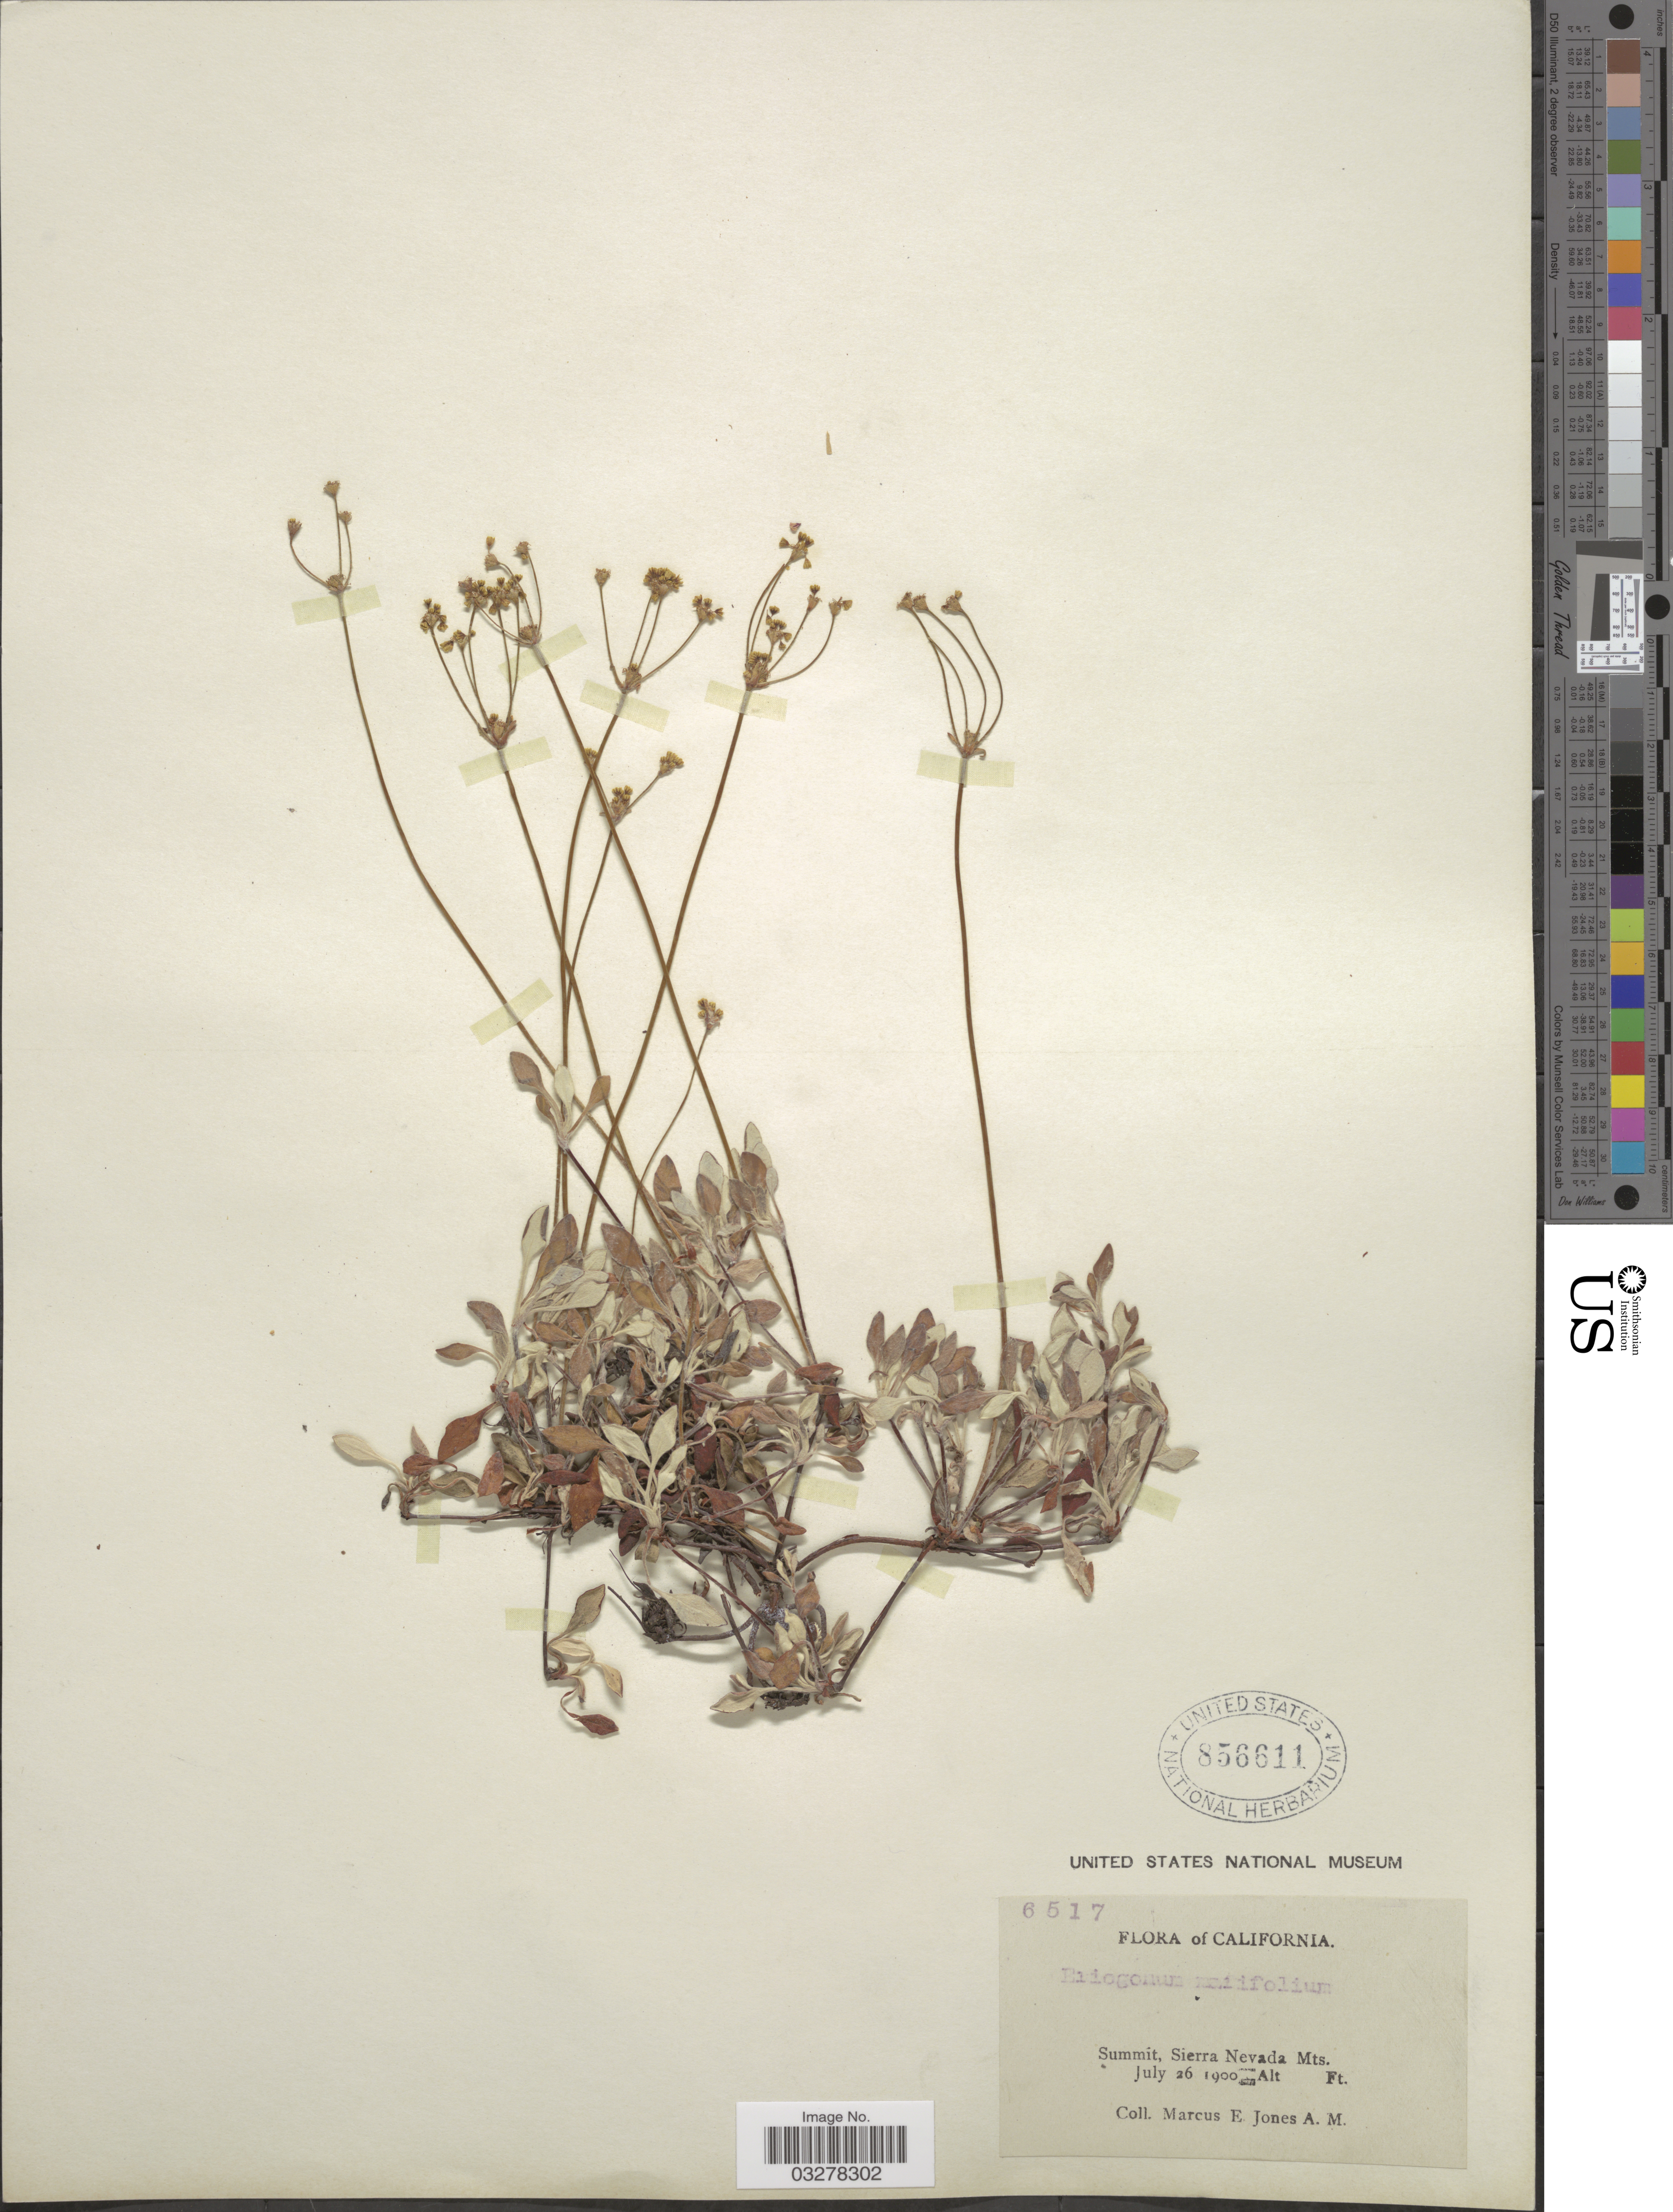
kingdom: Plantae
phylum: Tracheophyta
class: Magnoliopsida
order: Caryophyllales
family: Polygonaceae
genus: Eriogonum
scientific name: Eriogonum marifolium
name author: Torr. & A. Gray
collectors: M. E. Jones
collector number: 6517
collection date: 1900-07-26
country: United States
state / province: California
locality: Summit, Sierra Nevada Mts.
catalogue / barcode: US 856611